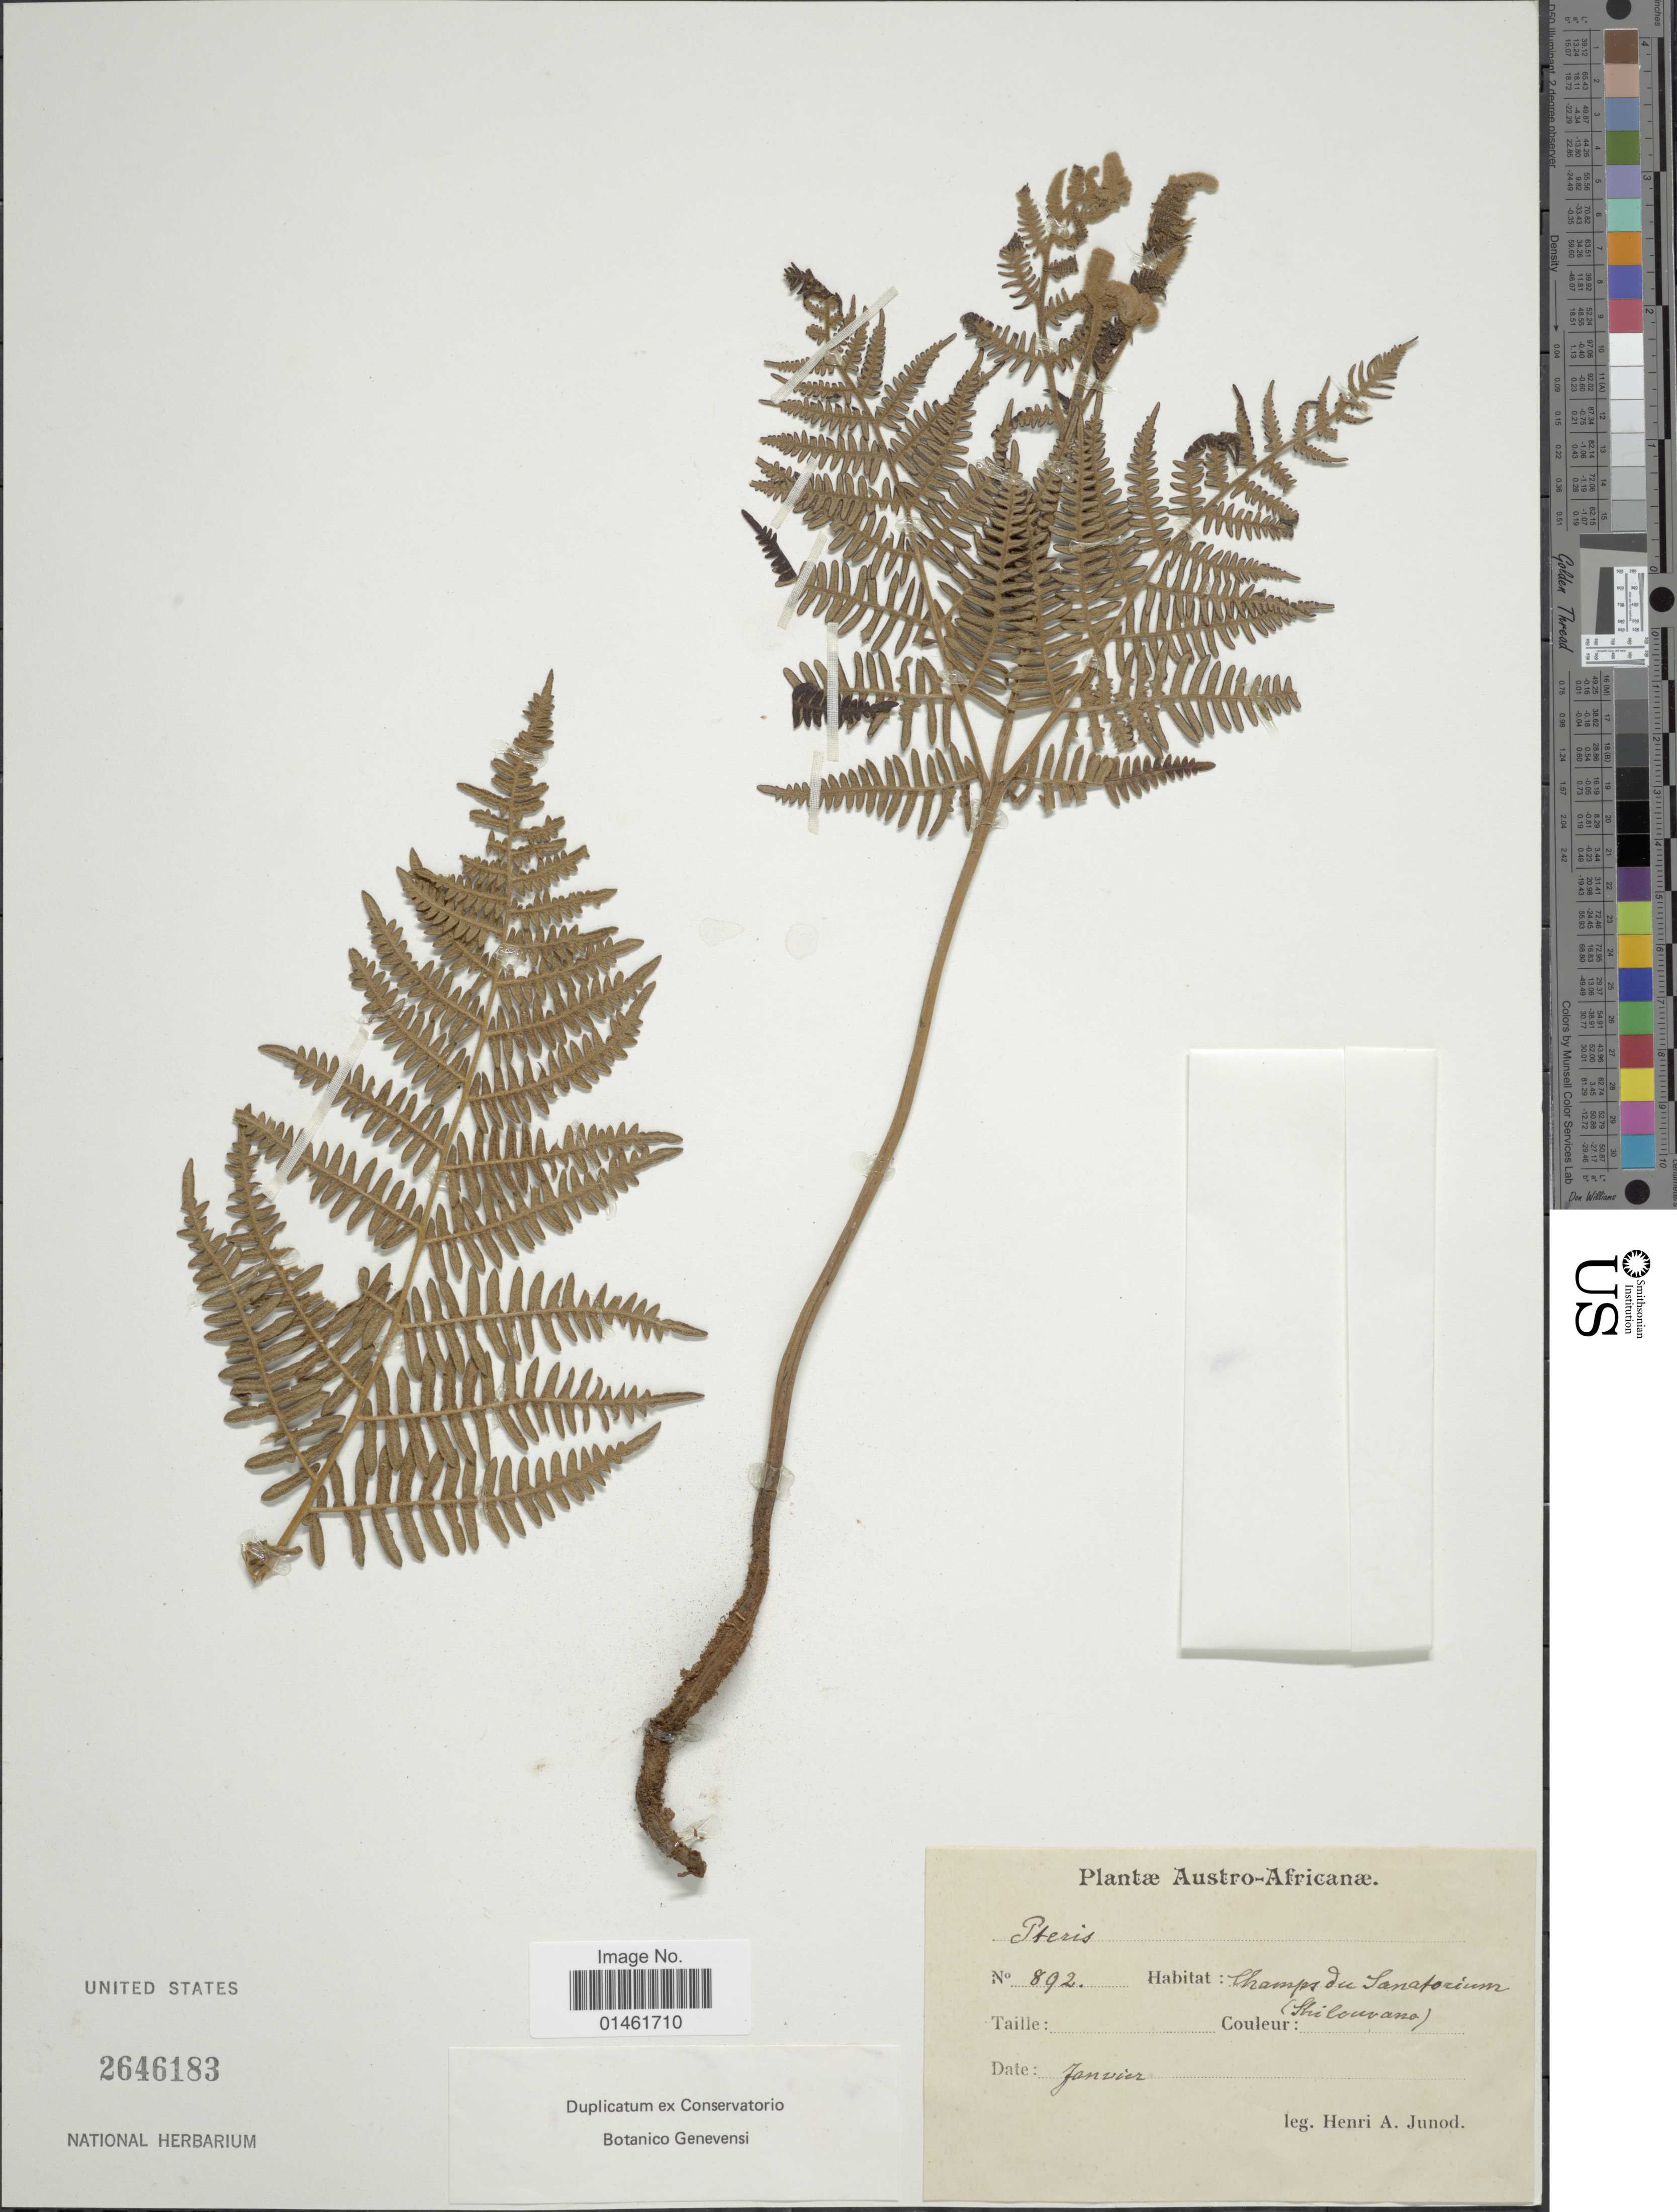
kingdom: Plantae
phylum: Tracheophyta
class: Polypodiopsida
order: Polypodiales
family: Dennstaedtiaceae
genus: Pteridium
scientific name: Pteridium aquilinum var. typicum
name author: R.M. Tryon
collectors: H. Junod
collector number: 892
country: South Africa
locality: Austro-Africanae, champs du Sanatorium(Shilowana)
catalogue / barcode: US 2646183